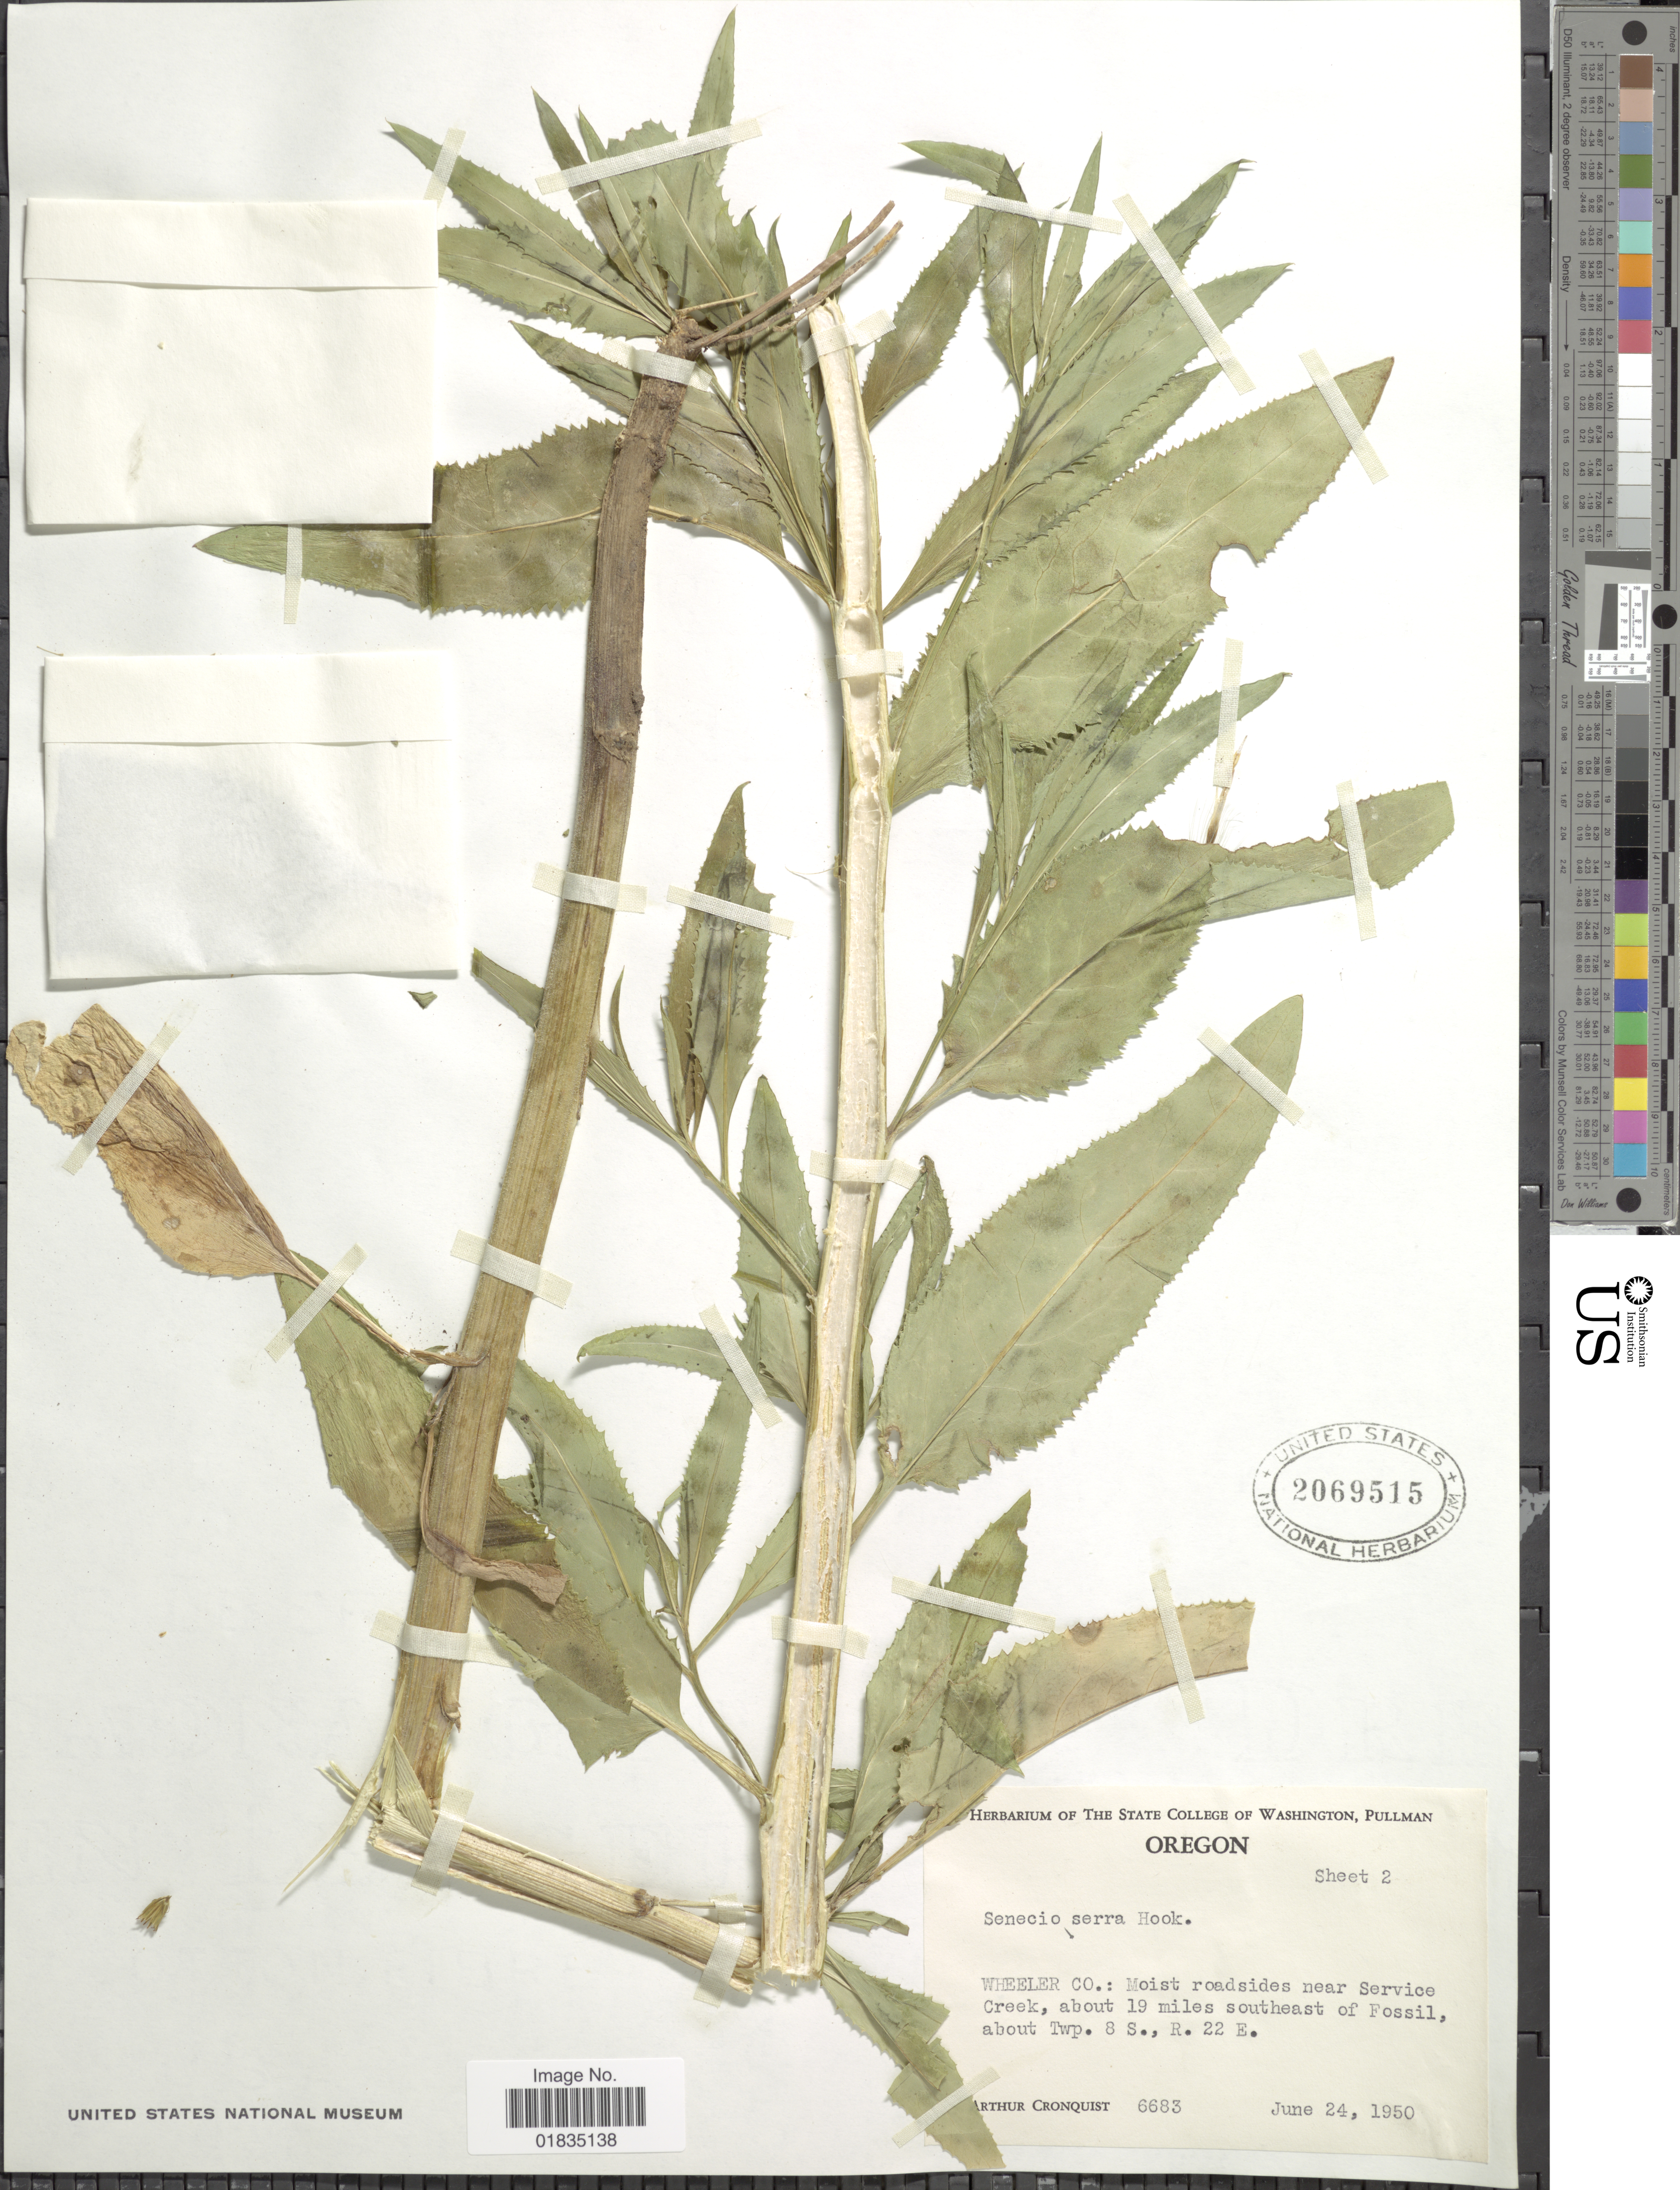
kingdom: Plantae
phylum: Tracheophyta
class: Magnoliopsida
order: Asterales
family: Asteraceae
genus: Senecio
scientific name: Senecio serra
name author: Hook.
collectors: A. J. Cronquist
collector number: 6683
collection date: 1950-06-24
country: United States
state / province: Oregon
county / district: Wheeler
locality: Wheeler Co.: Near Service Creek, about 19 miles southeast of Fossil, about twp. 8 S., R. 22 E.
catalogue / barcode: US 2069515